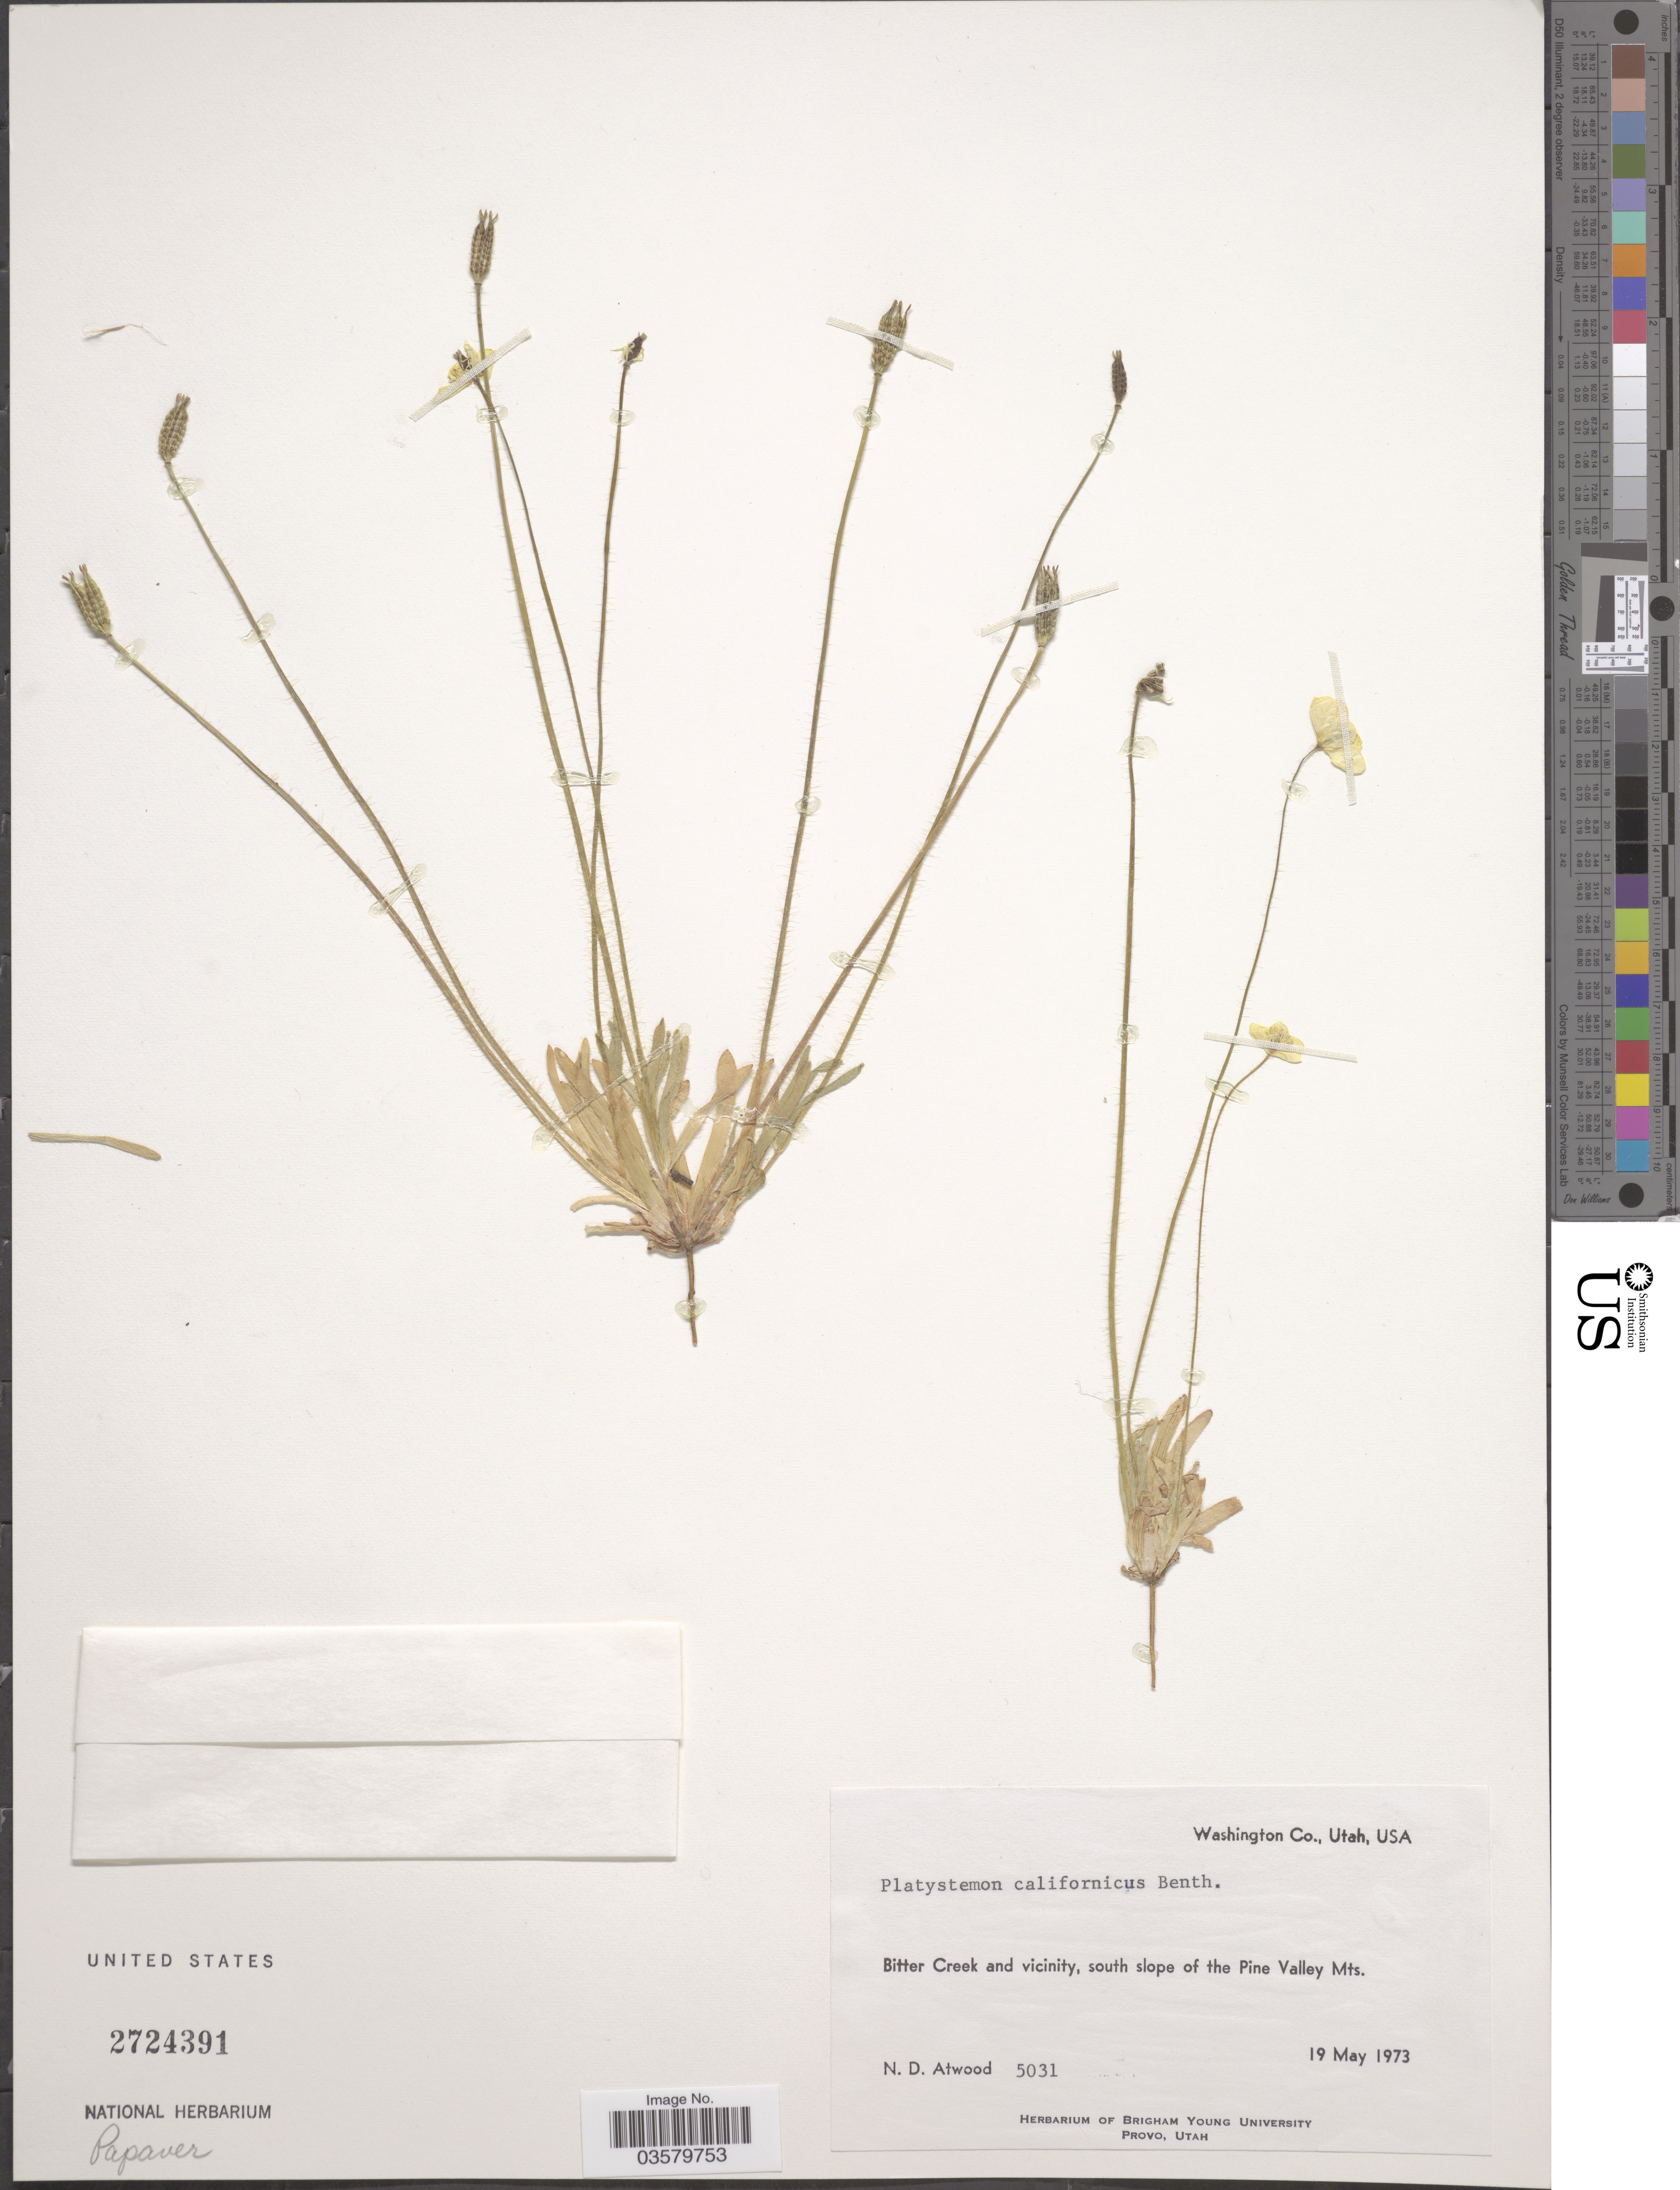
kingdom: Plantae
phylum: Tracheophyta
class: Magnoliopsida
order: Ranunculales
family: Papaveraceae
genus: Platystemon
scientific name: Platystemon californicus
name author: Benth.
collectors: N. Atwood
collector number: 5031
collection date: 1973-05-19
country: United States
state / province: Utah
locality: Washington Co. Bitter Creek and vicinity, south slope of the Pine Valley Mts.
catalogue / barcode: US 2724391